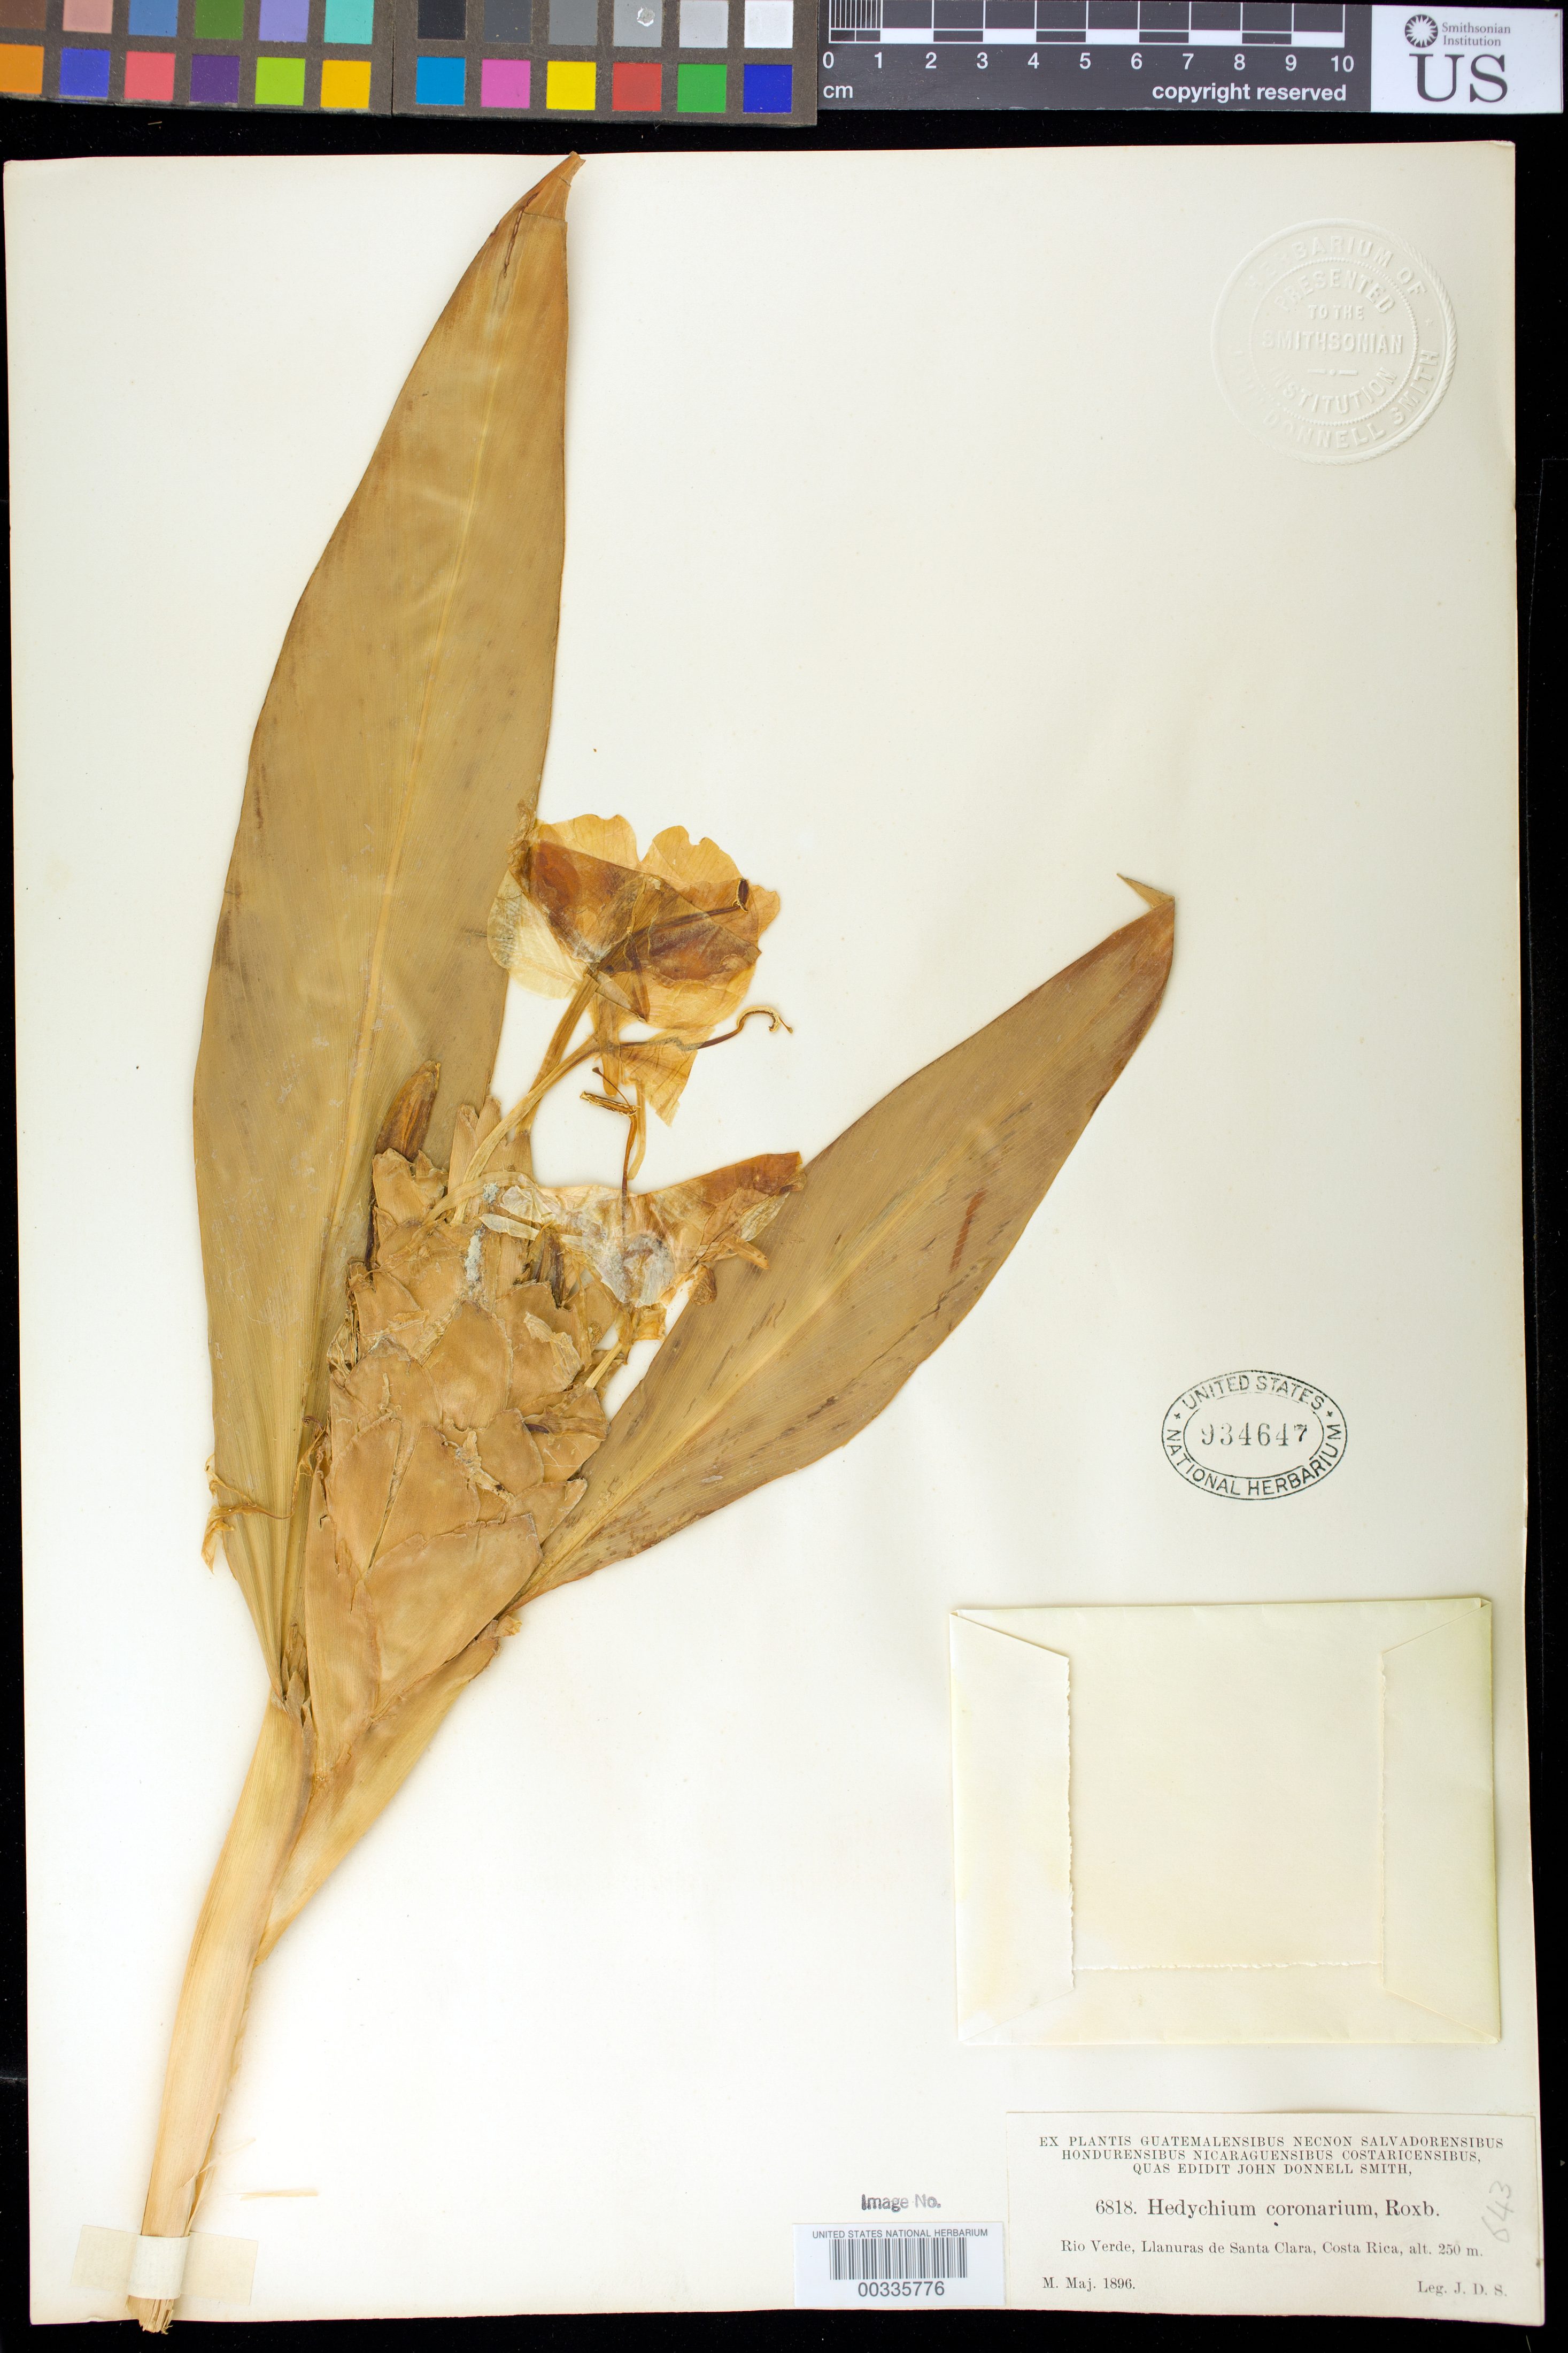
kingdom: Plantae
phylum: Tracheophyta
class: Liliopsida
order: Zingiberales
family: Zingiberaceae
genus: Hedychium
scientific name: Hedychium coronarium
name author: J. Koenig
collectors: J. Donnell Smith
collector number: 6818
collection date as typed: May 1896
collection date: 1896-05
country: Costa Rica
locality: Rio Verde, Llanuras de Santa Clara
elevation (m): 250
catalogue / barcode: US 934647